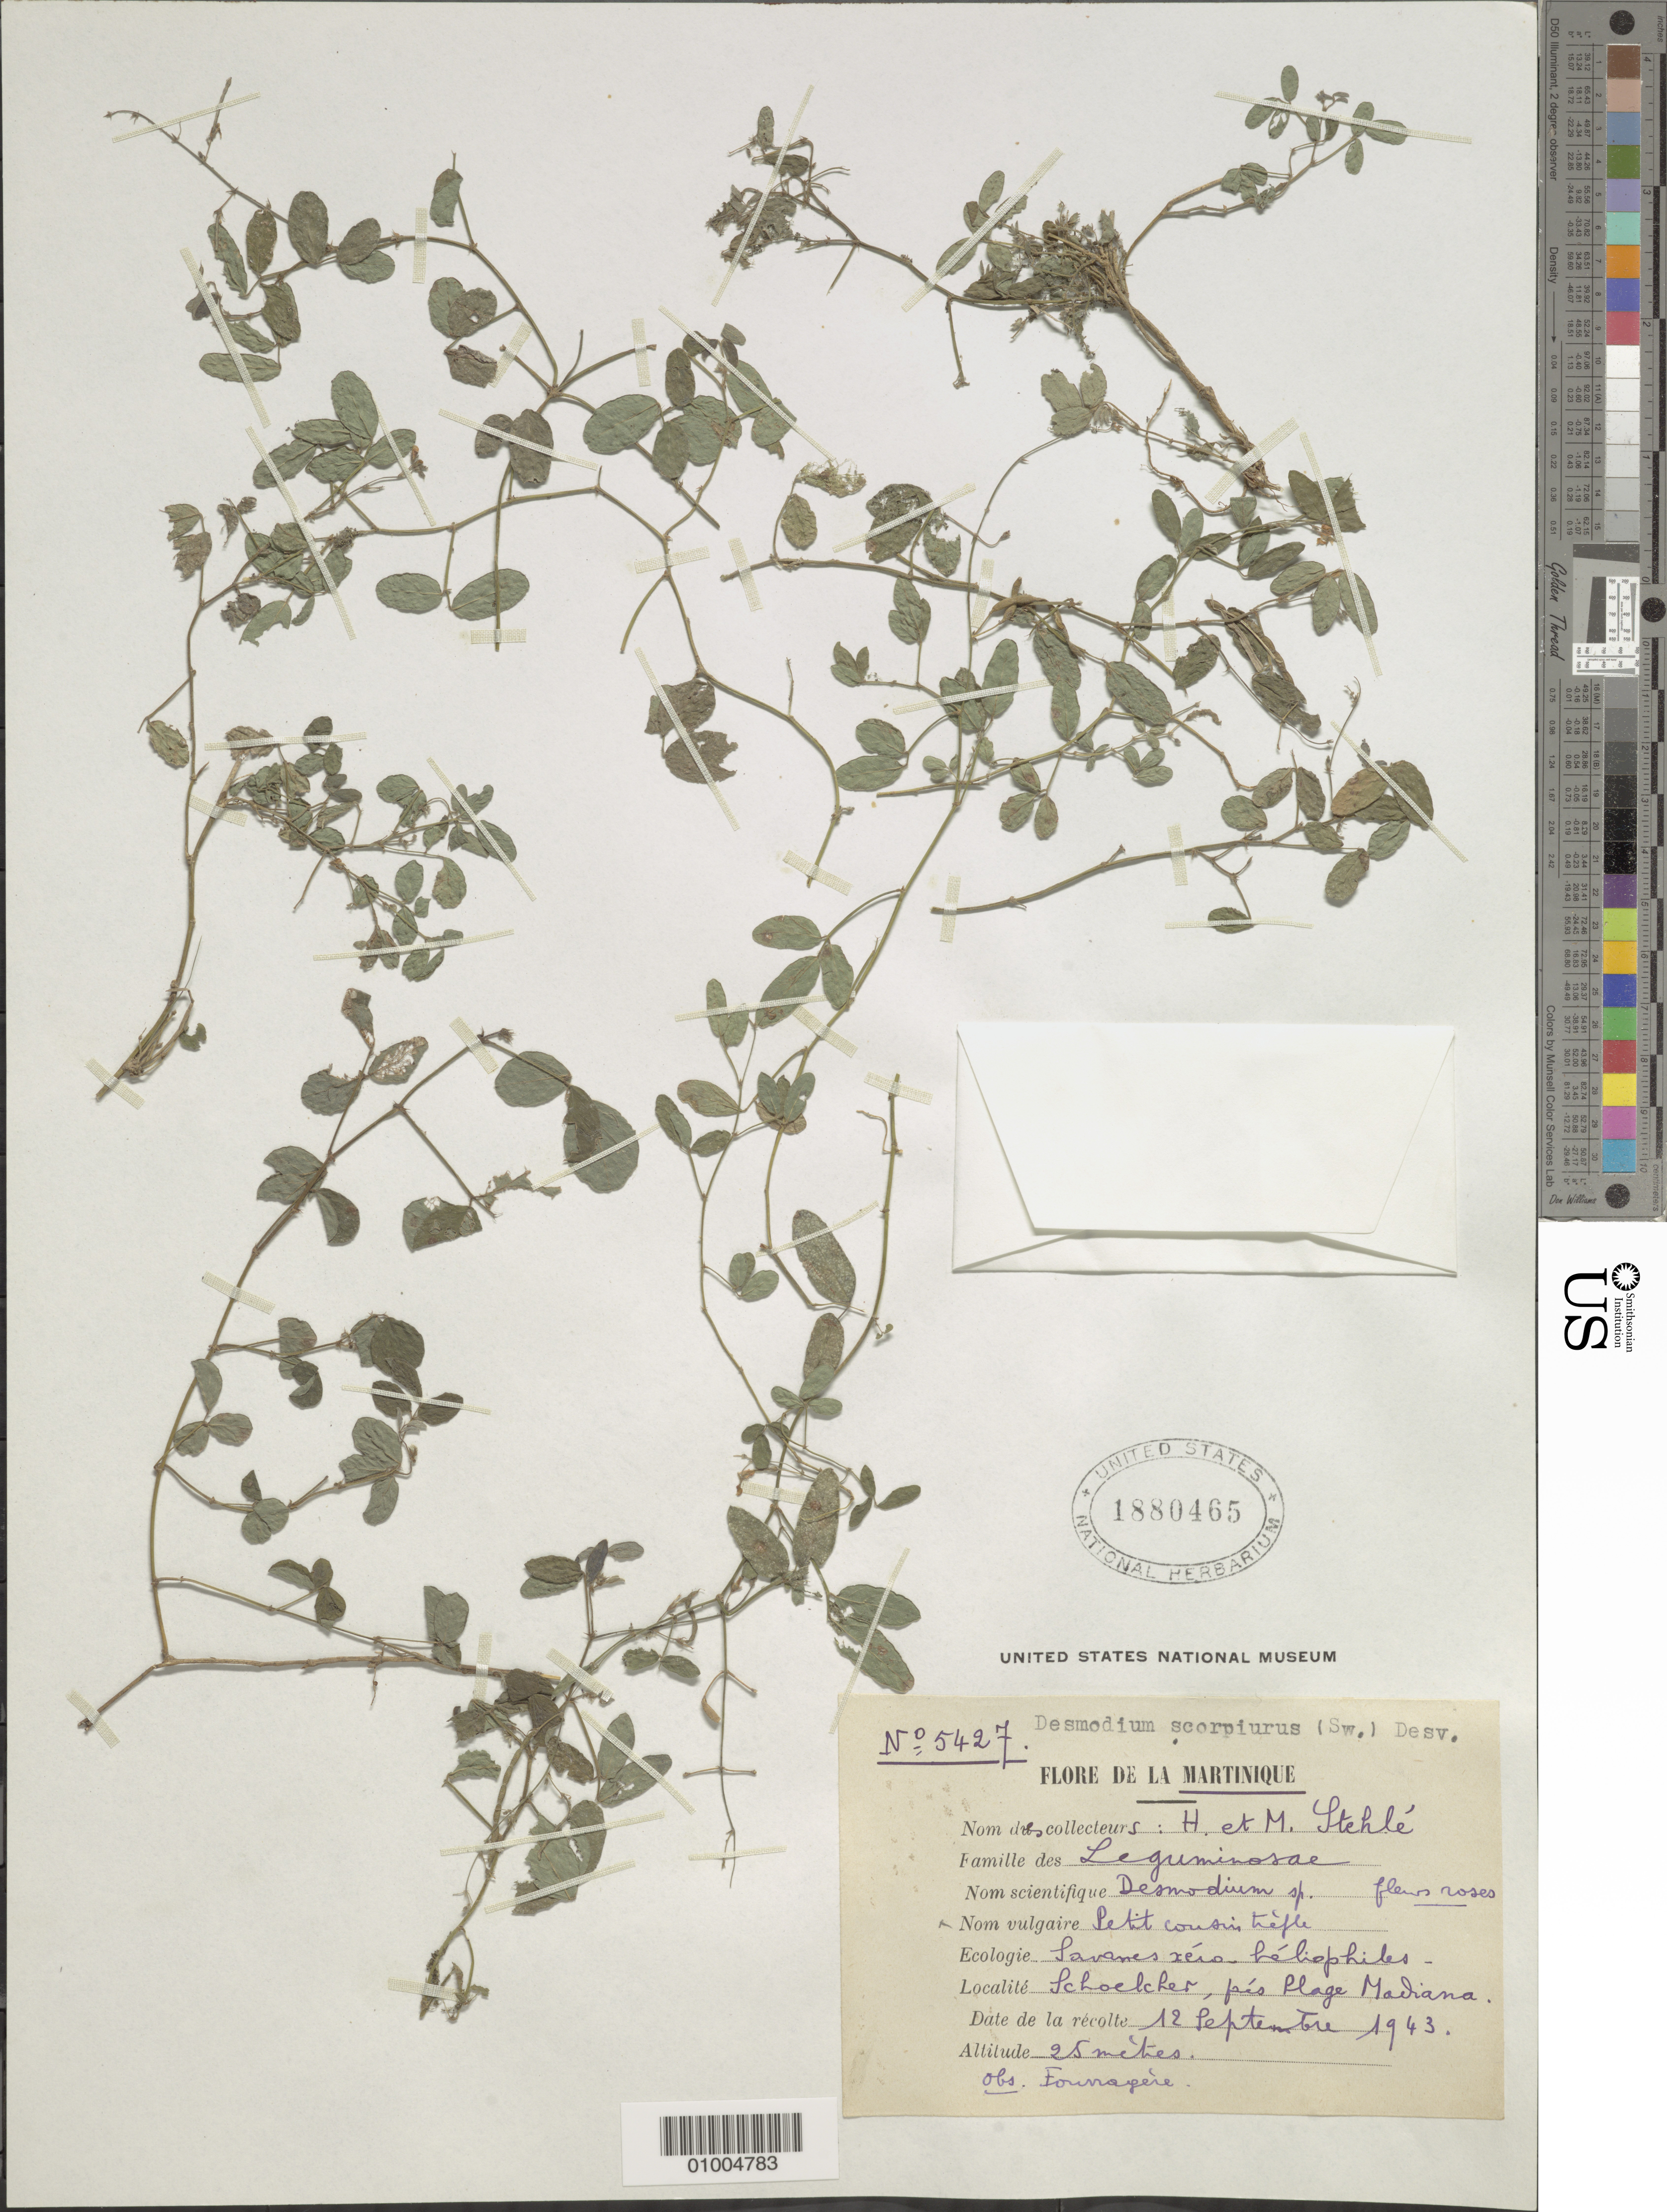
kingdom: Plantae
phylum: Tracheophyta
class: Magnoliopsida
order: Fabales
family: Fabaceae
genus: Desmodium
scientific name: Desmodium scorpiurus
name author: (Sw.) Desv. ex DC.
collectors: H. Stehlé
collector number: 5427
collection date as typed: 12 Sep 1943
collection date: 1943-09-12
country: Martinique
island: Martinique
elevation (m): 25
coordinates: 0 N, 0 E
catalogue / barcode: US 1880465